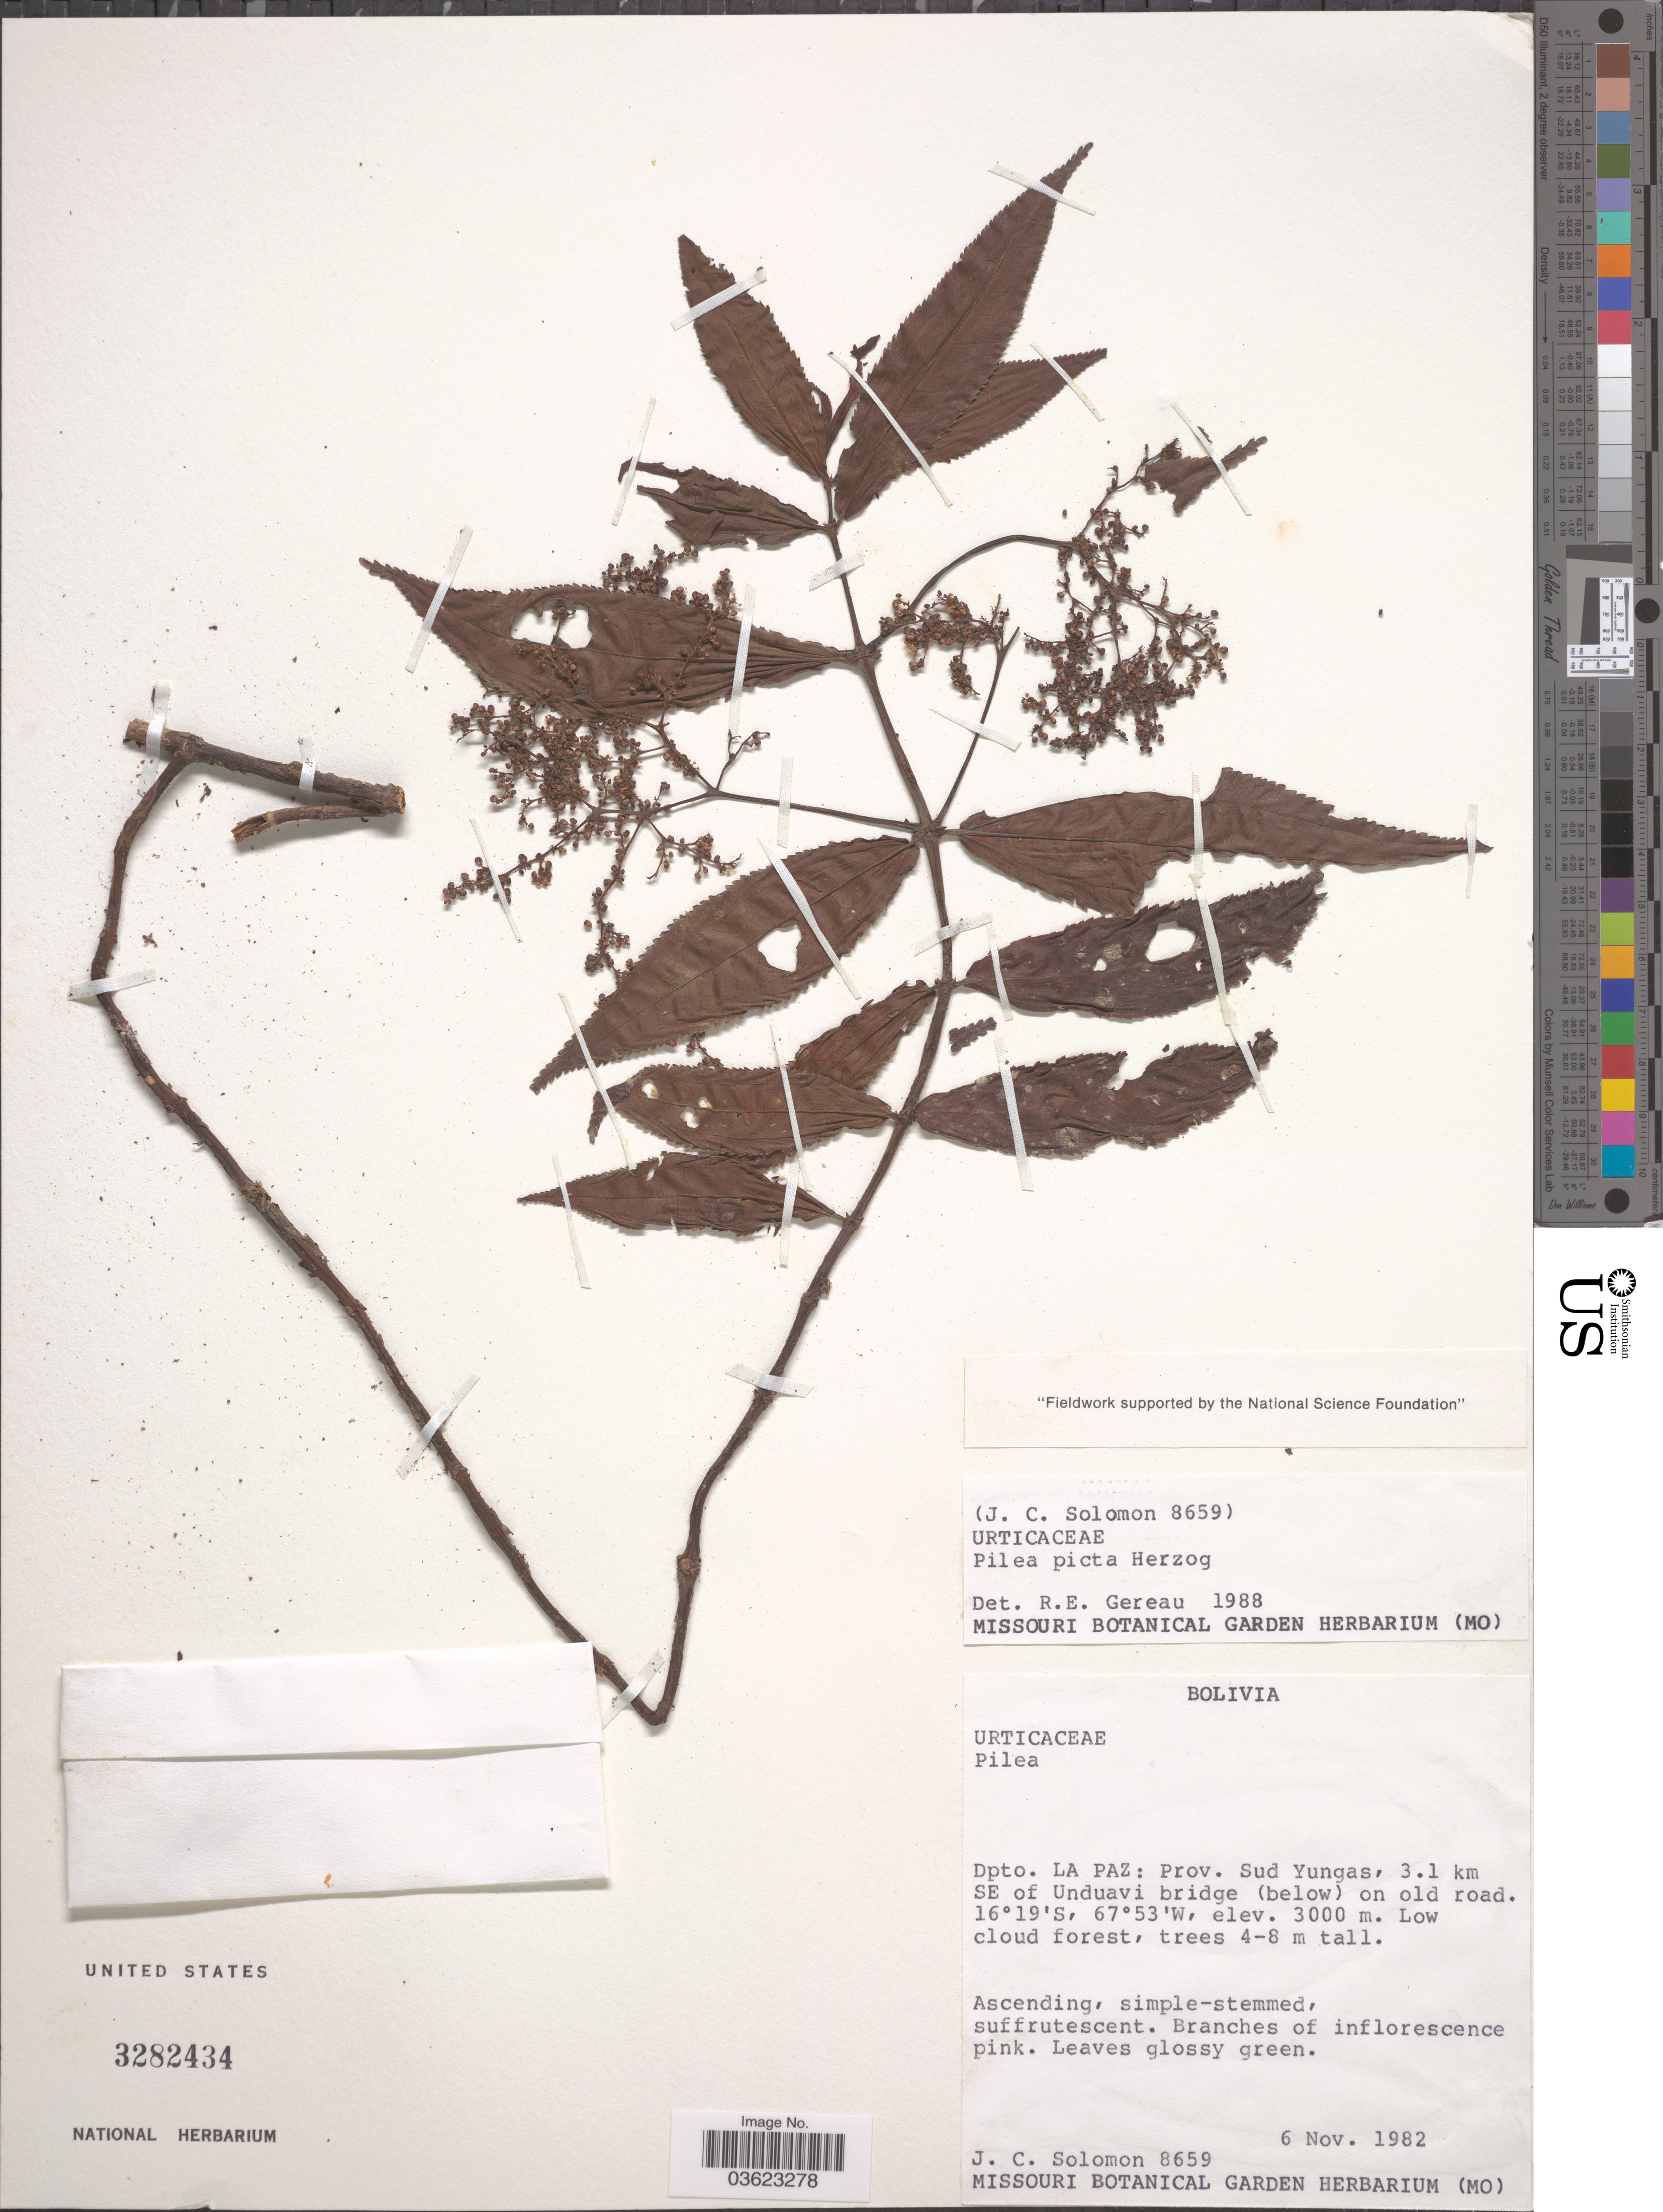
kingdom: Plantae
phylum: Tracheophyta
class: Magnoliopsida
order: Rosales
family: Urticaceae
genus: Pilea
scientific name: Pilea picta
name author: Herzog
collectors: J. C. Solomon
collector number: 8659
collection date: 1982-11-06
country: Bolivia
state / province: La Paz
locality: Dpto. La Paz: Prov. Sud Yungas, 3.1 km SE of Unduavi bridge (below) on old road.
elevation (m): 3000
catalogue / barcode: US 3282434